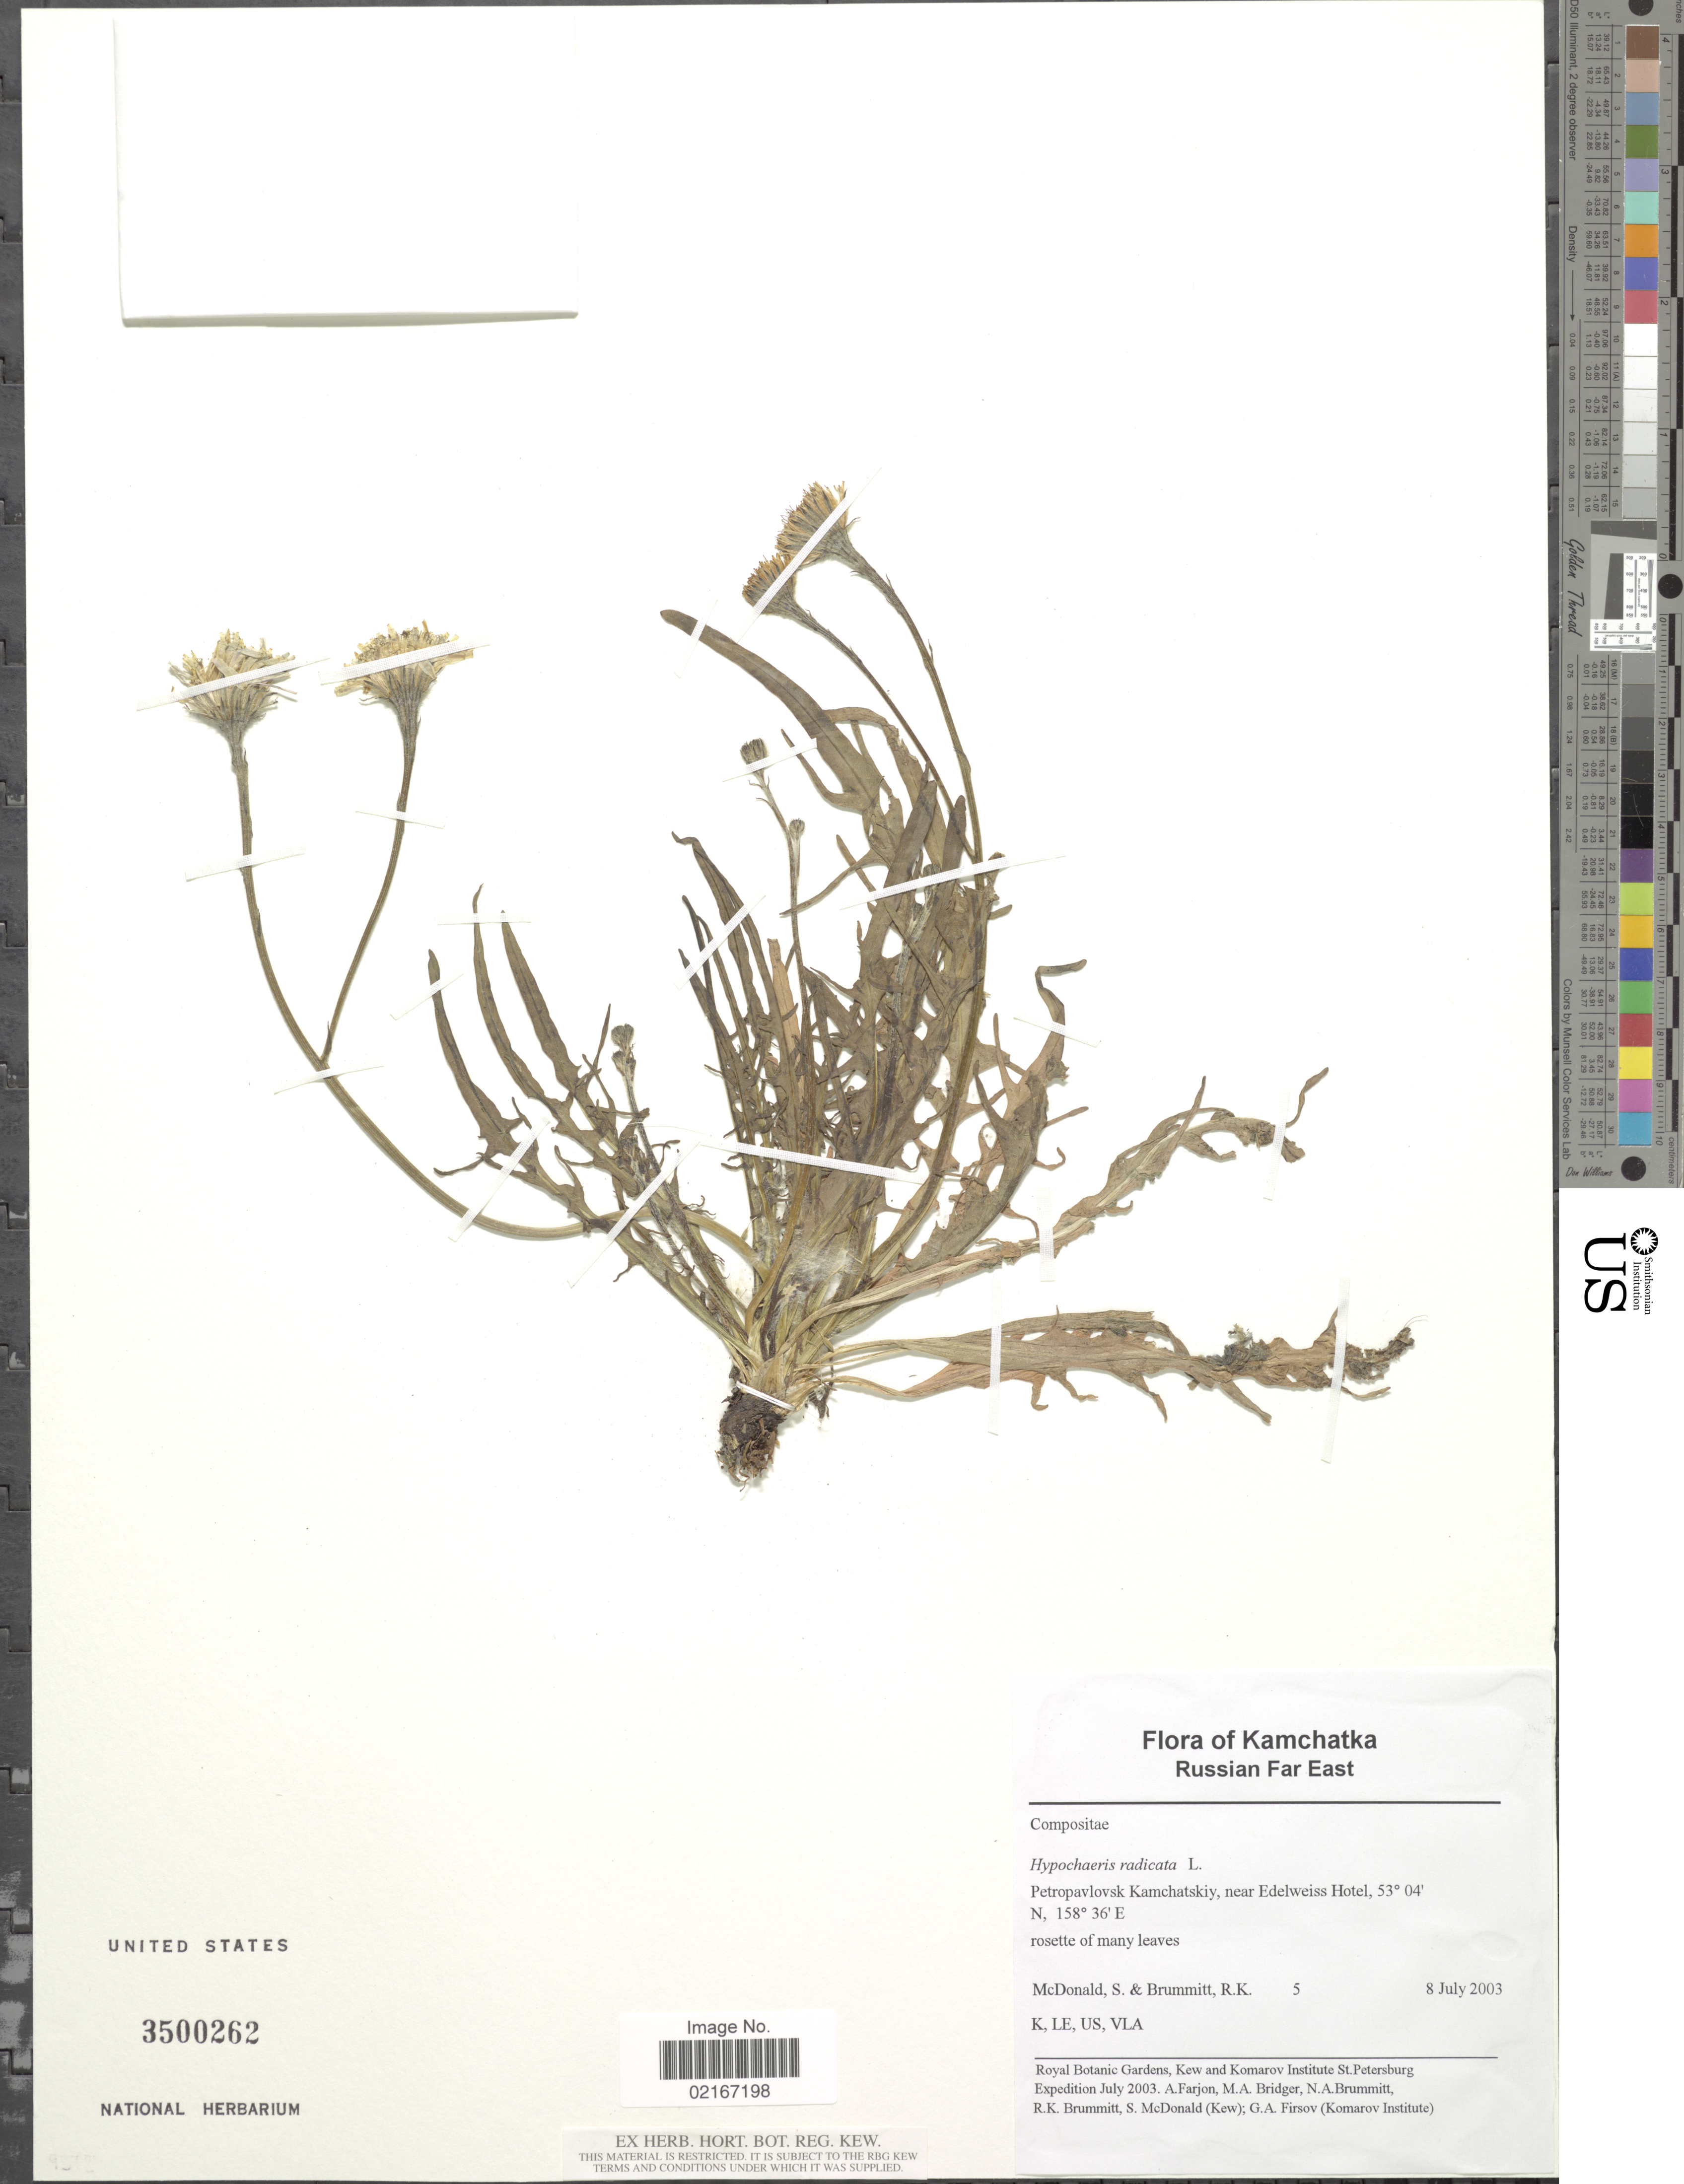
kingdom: Plantae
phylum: Tracheophyta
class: Magnoliopsida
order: Asterales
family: Asteraceae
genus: Hypochaeris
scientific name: Hypochaeris radicata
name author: L.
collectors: S. McDonald & R. K. Brummitt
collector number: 5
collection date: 2003-07-08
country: Russian Federation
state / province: Kamchatka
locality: Russian Far East, Petropavlovsk Kamchatskiy, near Edelweiss Hotel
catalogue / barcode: US 3500262